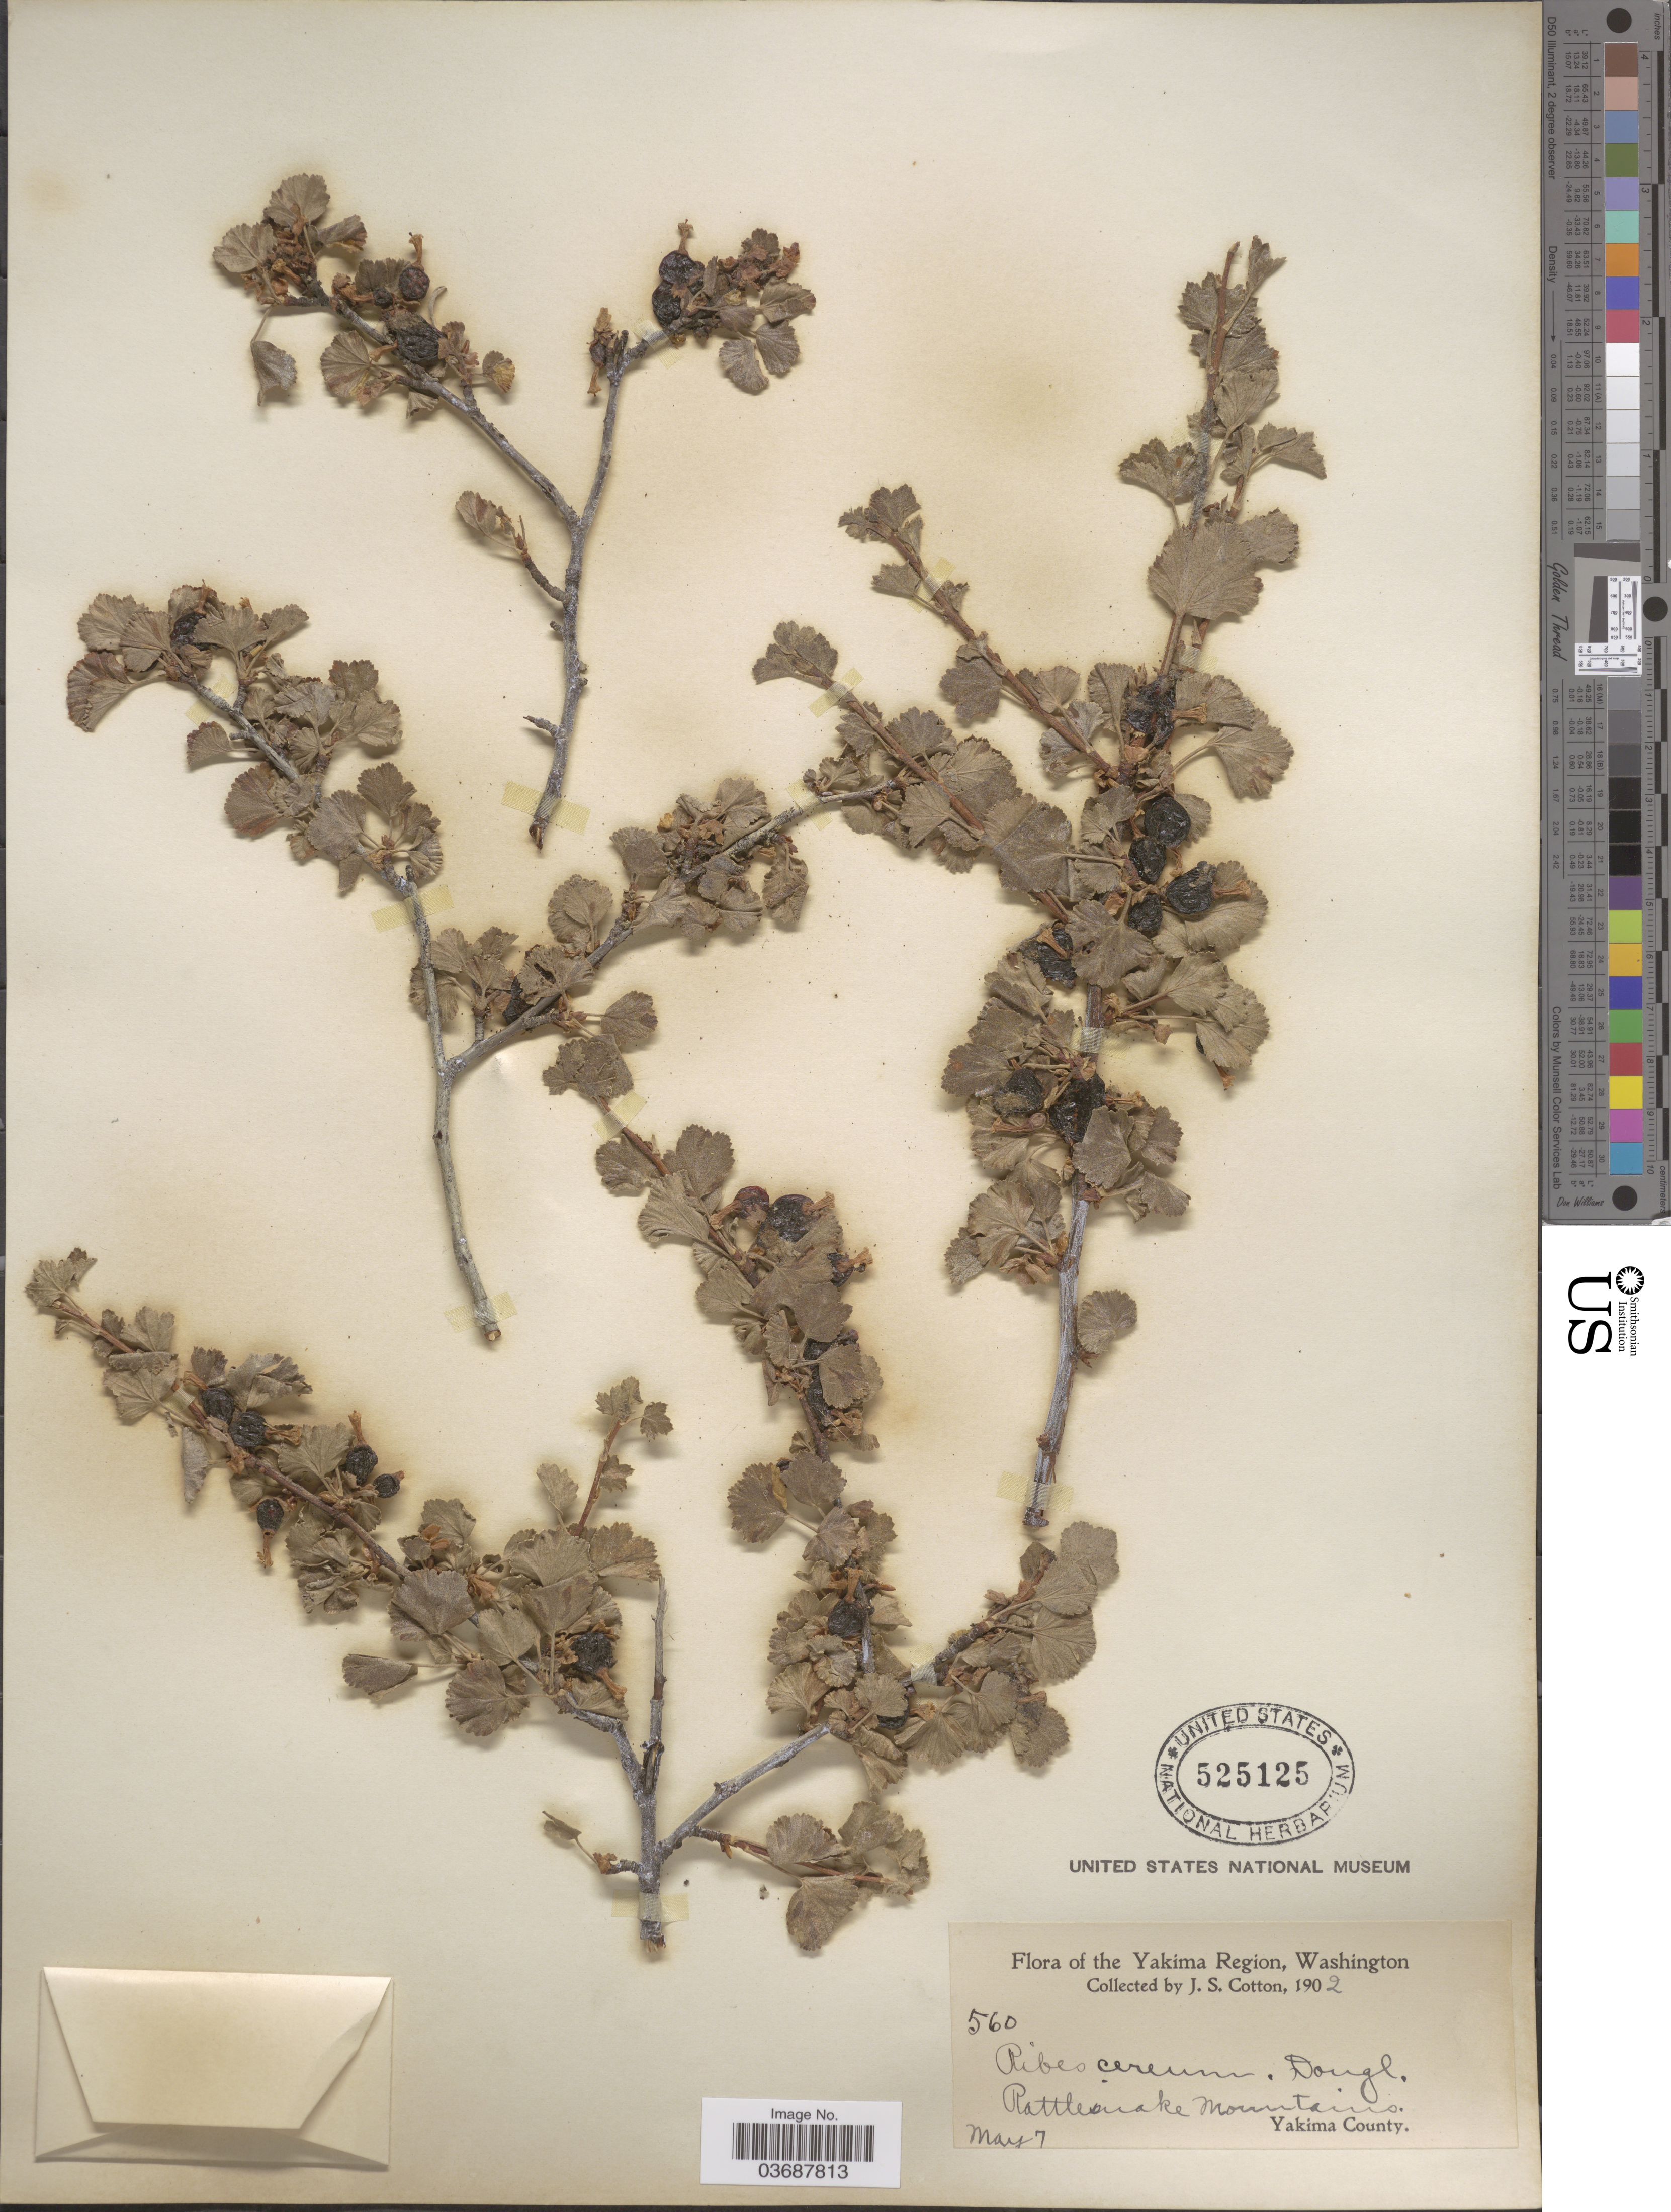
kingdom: Plantae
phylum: Tracheophyta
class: Magnoliopsida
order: Saxifragales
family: Grossulariaceae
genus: Ribes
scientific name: Ribes inebrians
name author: Lindl.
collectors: J. S. Cotton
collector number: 560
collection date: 1902-05-07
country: United States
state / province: Washington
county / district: Yakima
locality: The Yakima Region. Rattlesnake Mountains. Yakima County.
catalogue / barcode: US 525125